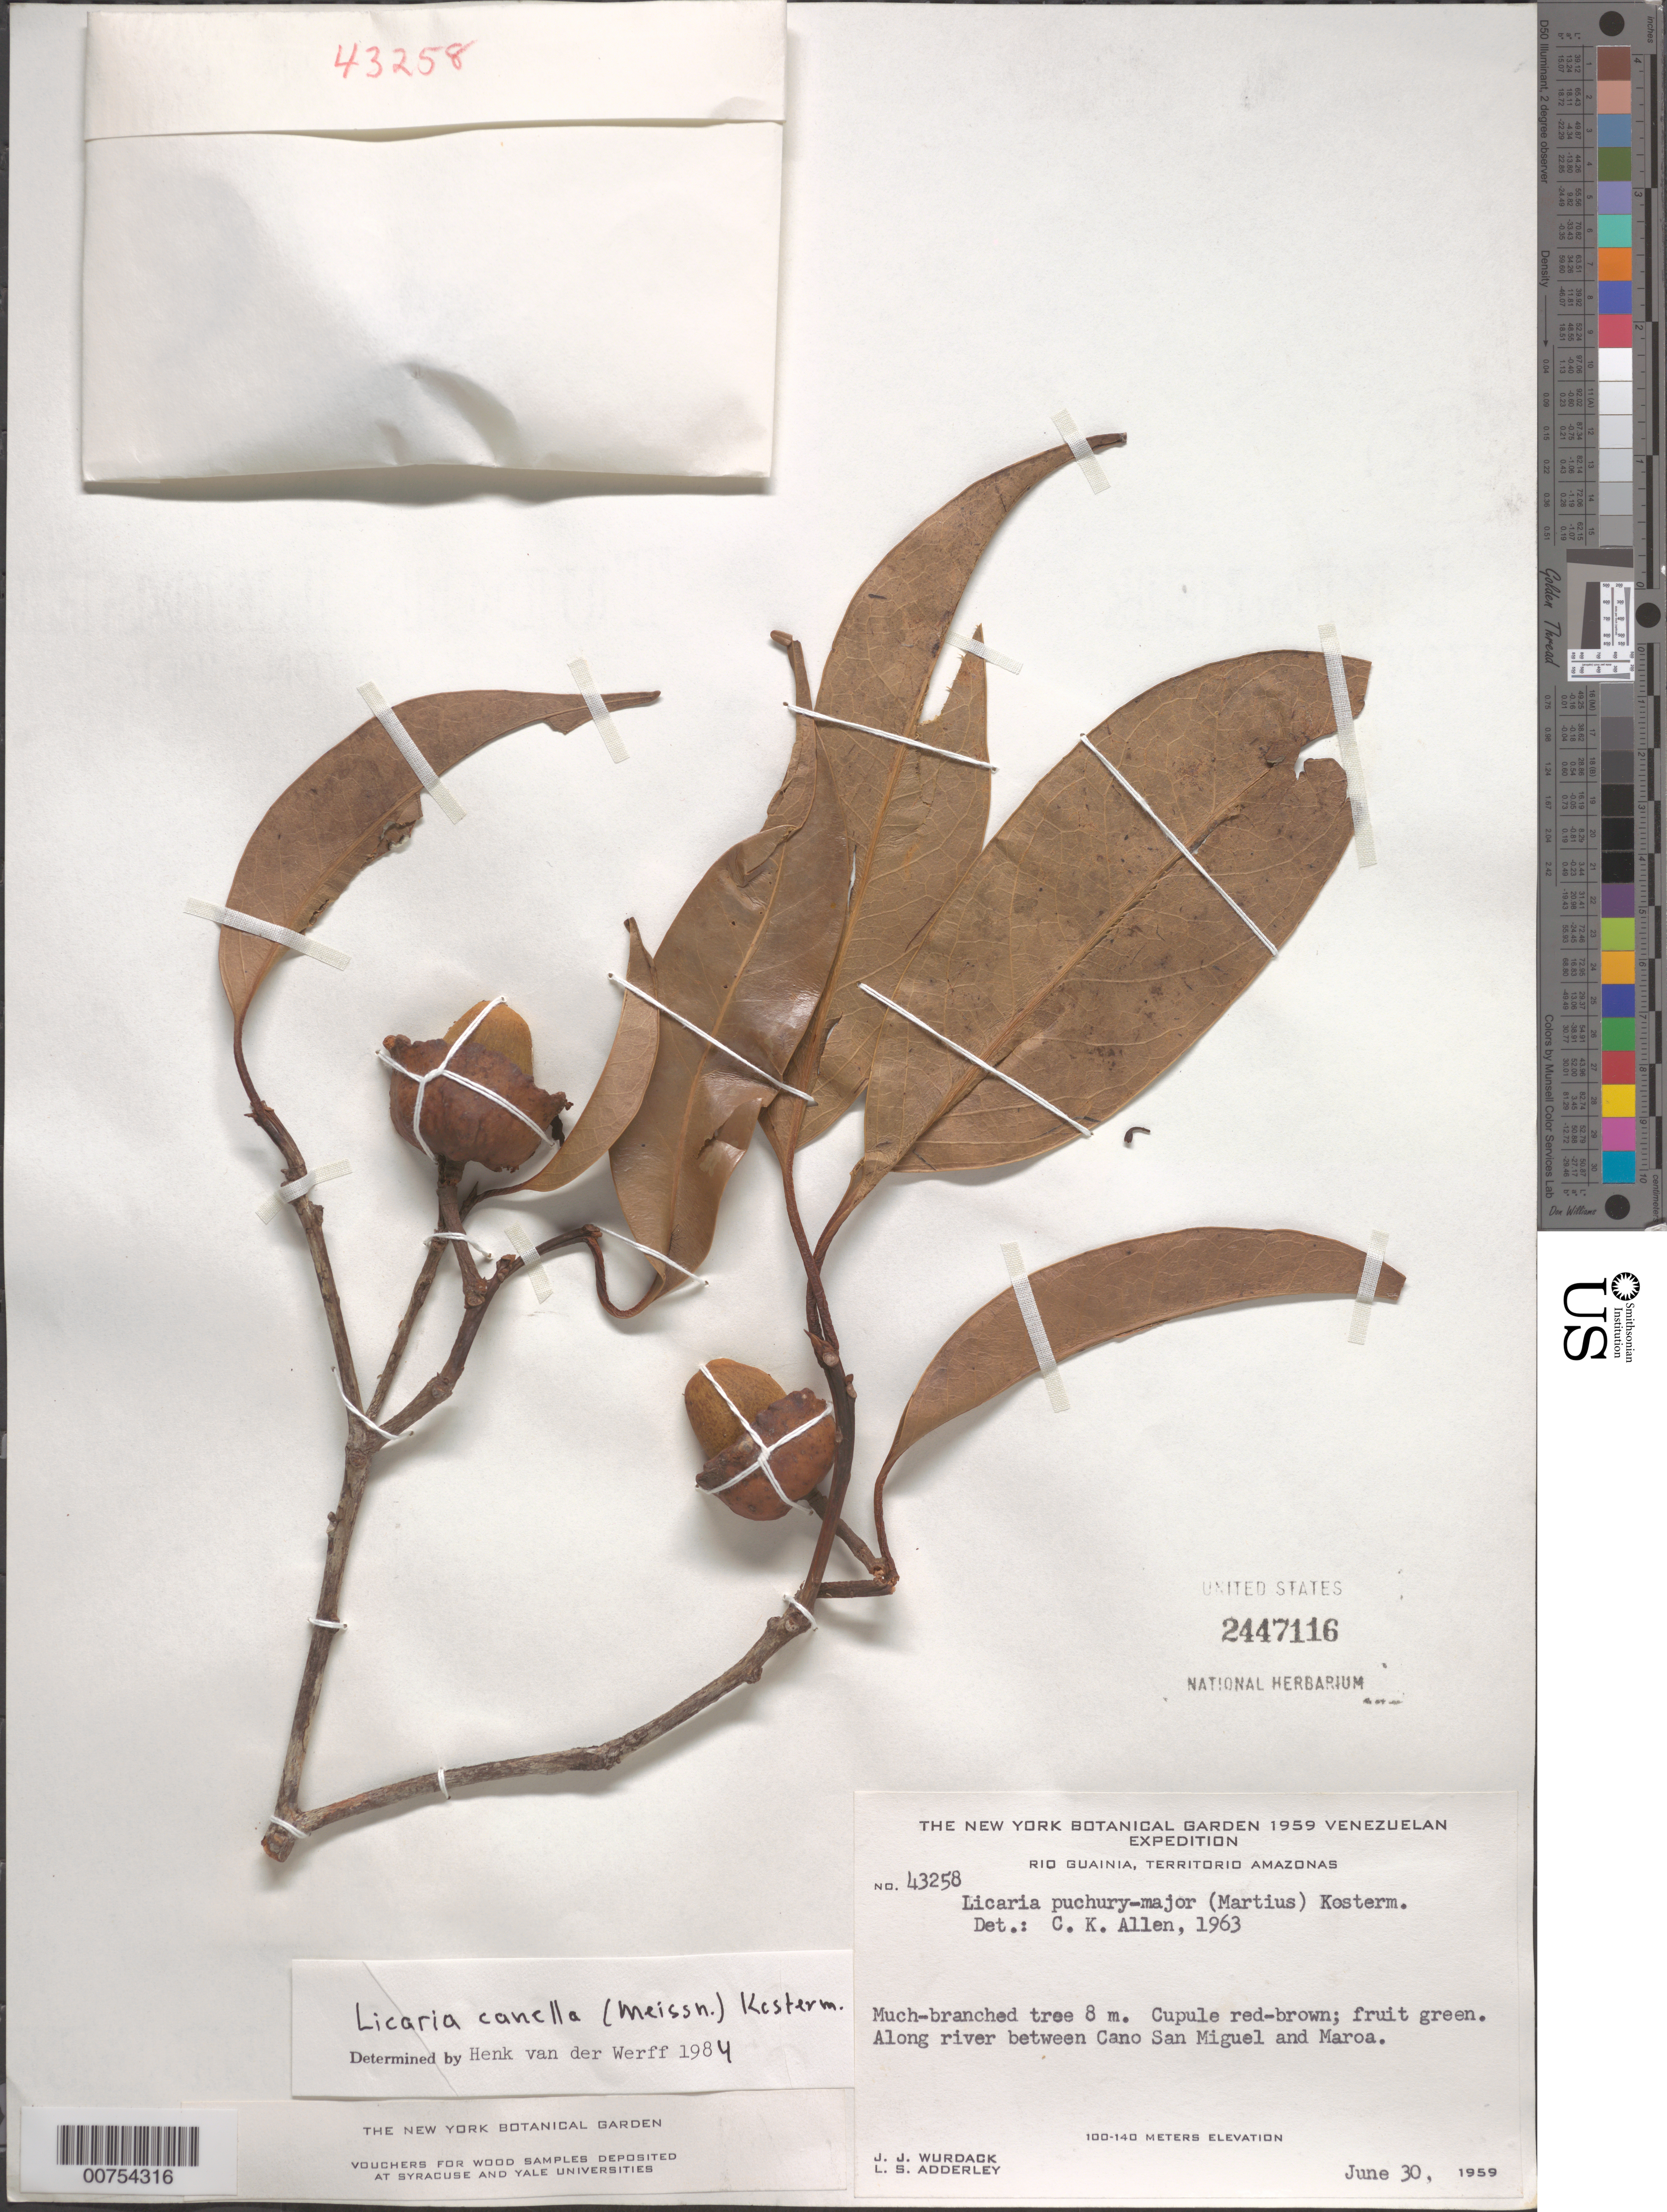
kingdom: Plantae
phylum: Tracheophyta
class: Magnoliopsida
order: Laurales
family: Lauraceae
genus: Licaria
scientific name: Licaria cannella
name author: (Meisn.) Kosterm.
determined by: van der Werff, H., (MO), Missouri Botanical Garden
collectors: J. J. Wurdack & L. S. Adderley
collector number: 43258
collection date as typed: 30-Jun-59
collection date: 1959-06-30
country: Venezuela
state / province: Amazonas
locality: Río Guainia, between Caño San Miguel and Maroa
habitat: Along river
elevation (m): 100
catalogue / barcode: US 2447116